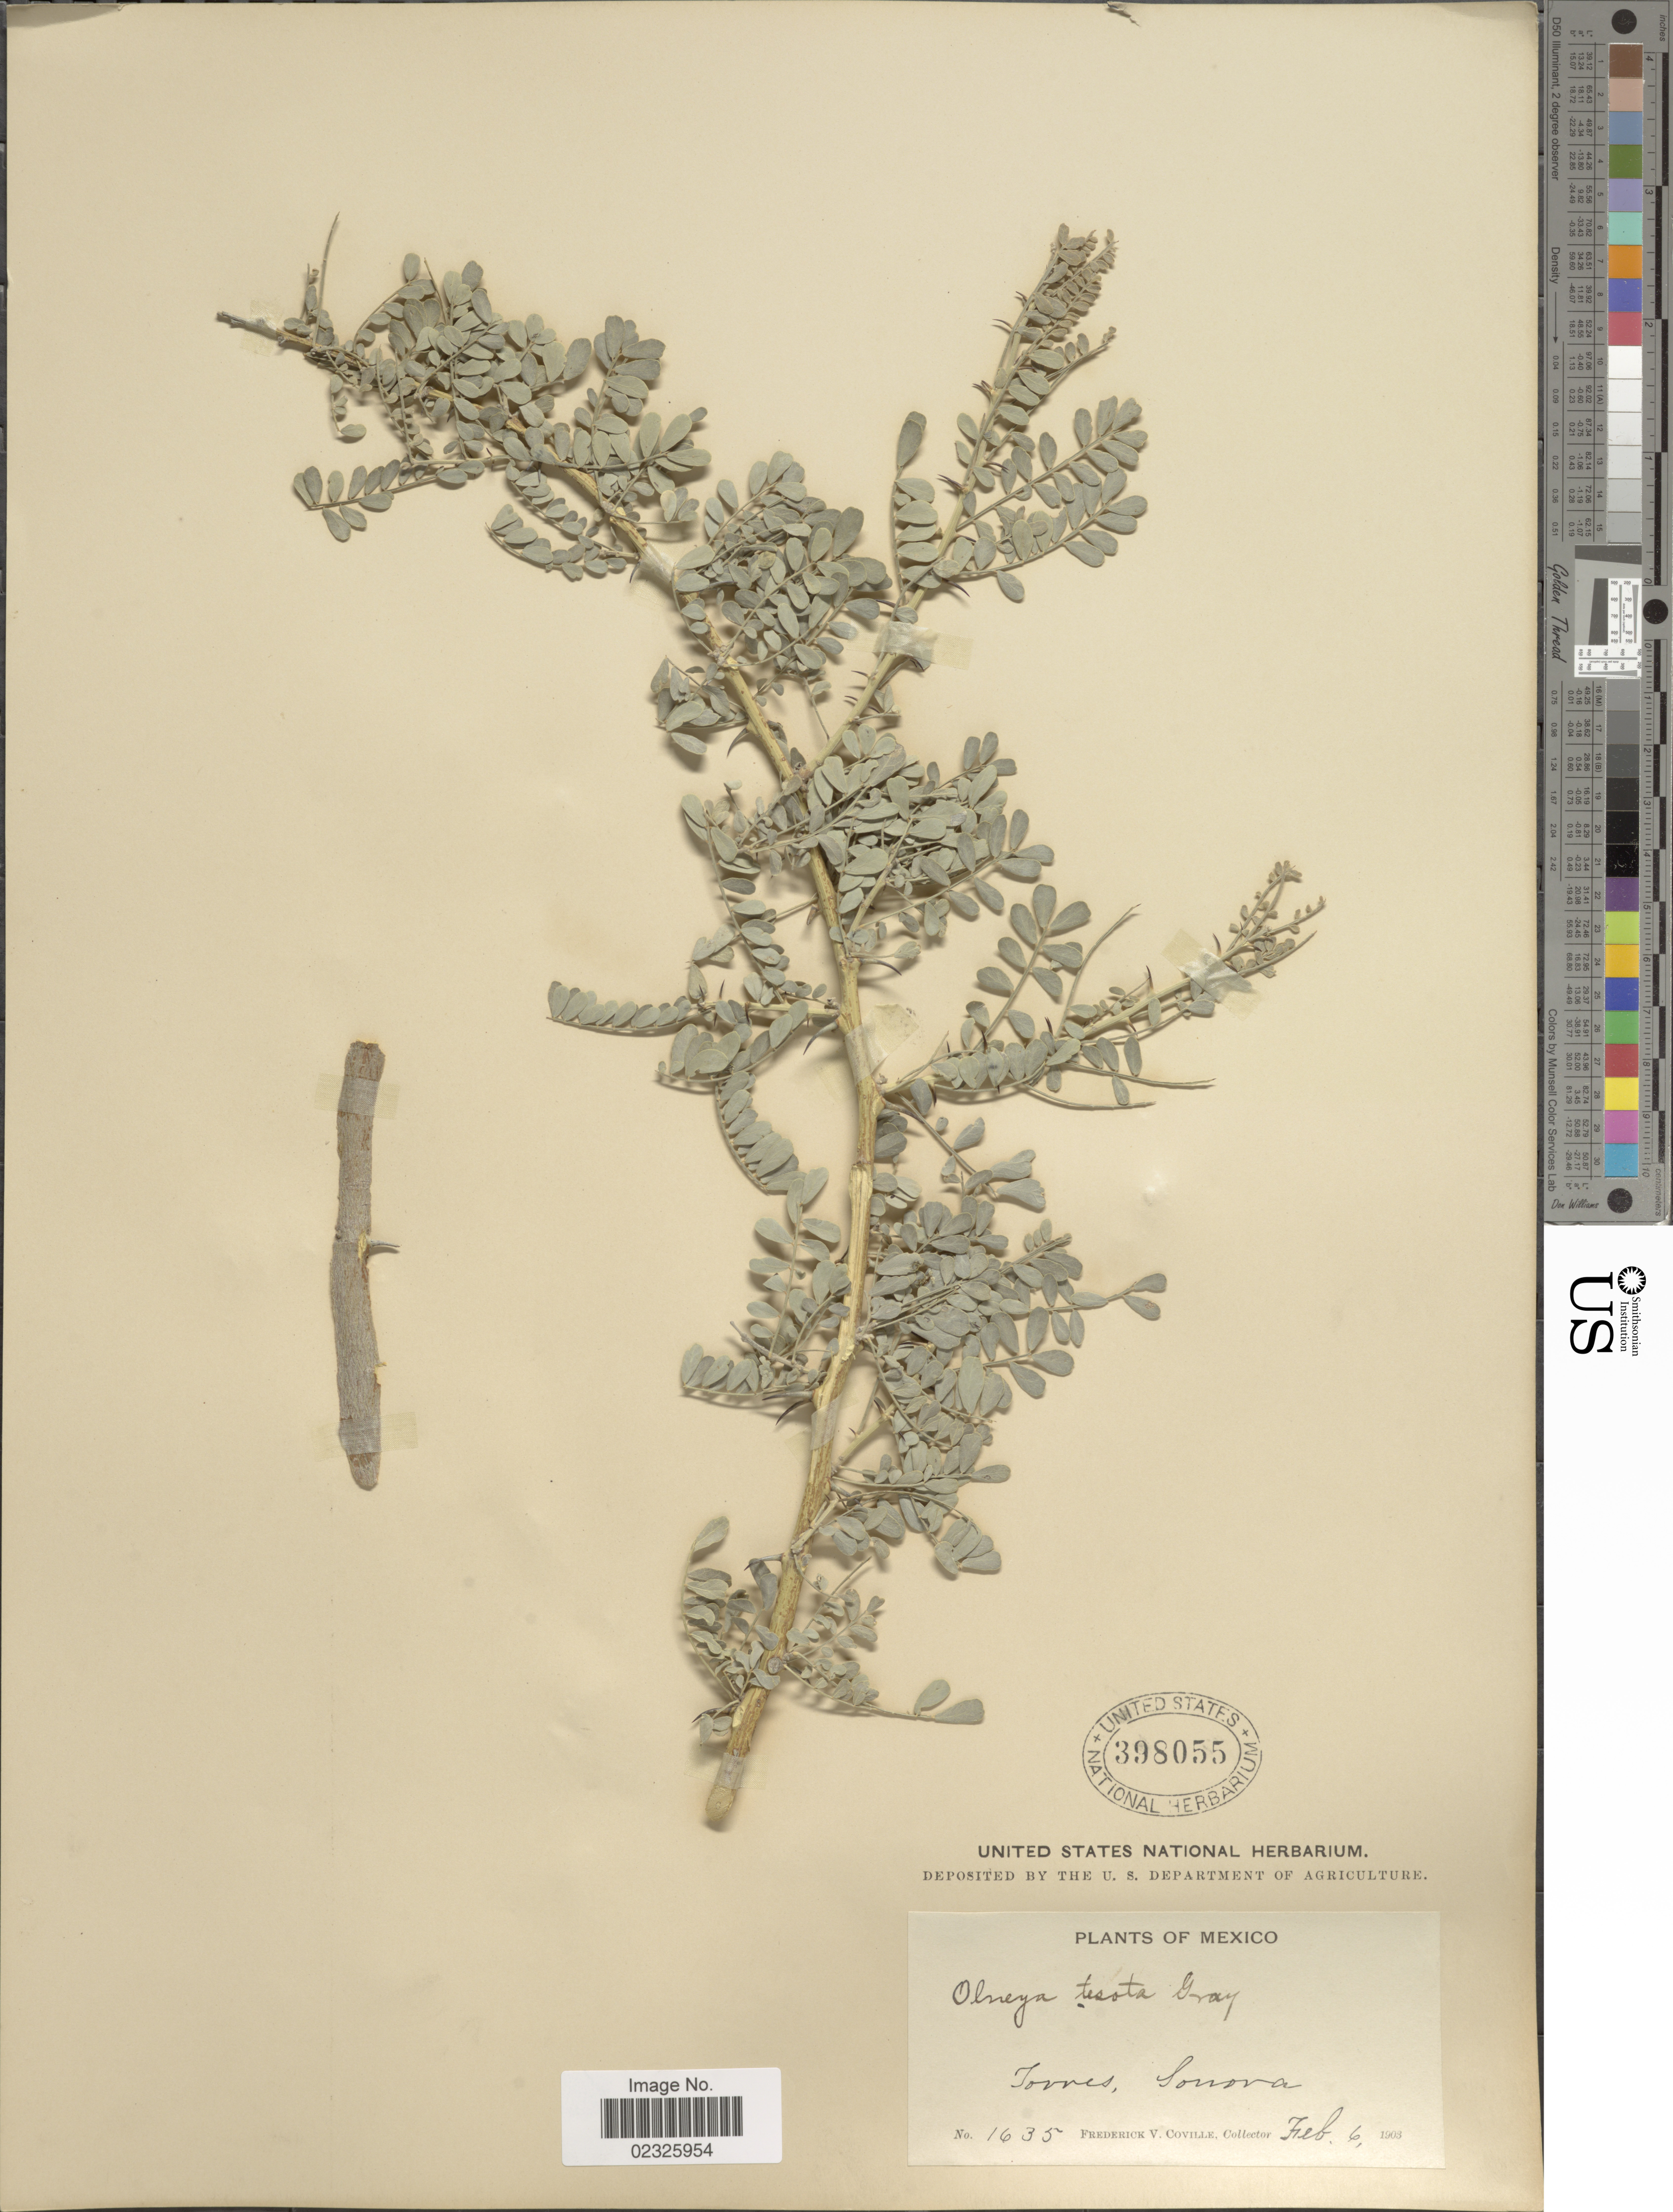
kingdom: Plantae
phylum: Tracheophyta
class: Magnoliopsida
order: Fabales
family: Fabaceae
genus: Olneya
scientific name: Olneya tesota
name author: A. Gray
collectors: F. V. Coville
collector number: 1635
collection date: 1903-02-06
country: Mexico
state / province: Sonora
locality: Torres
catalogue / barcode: US 398055